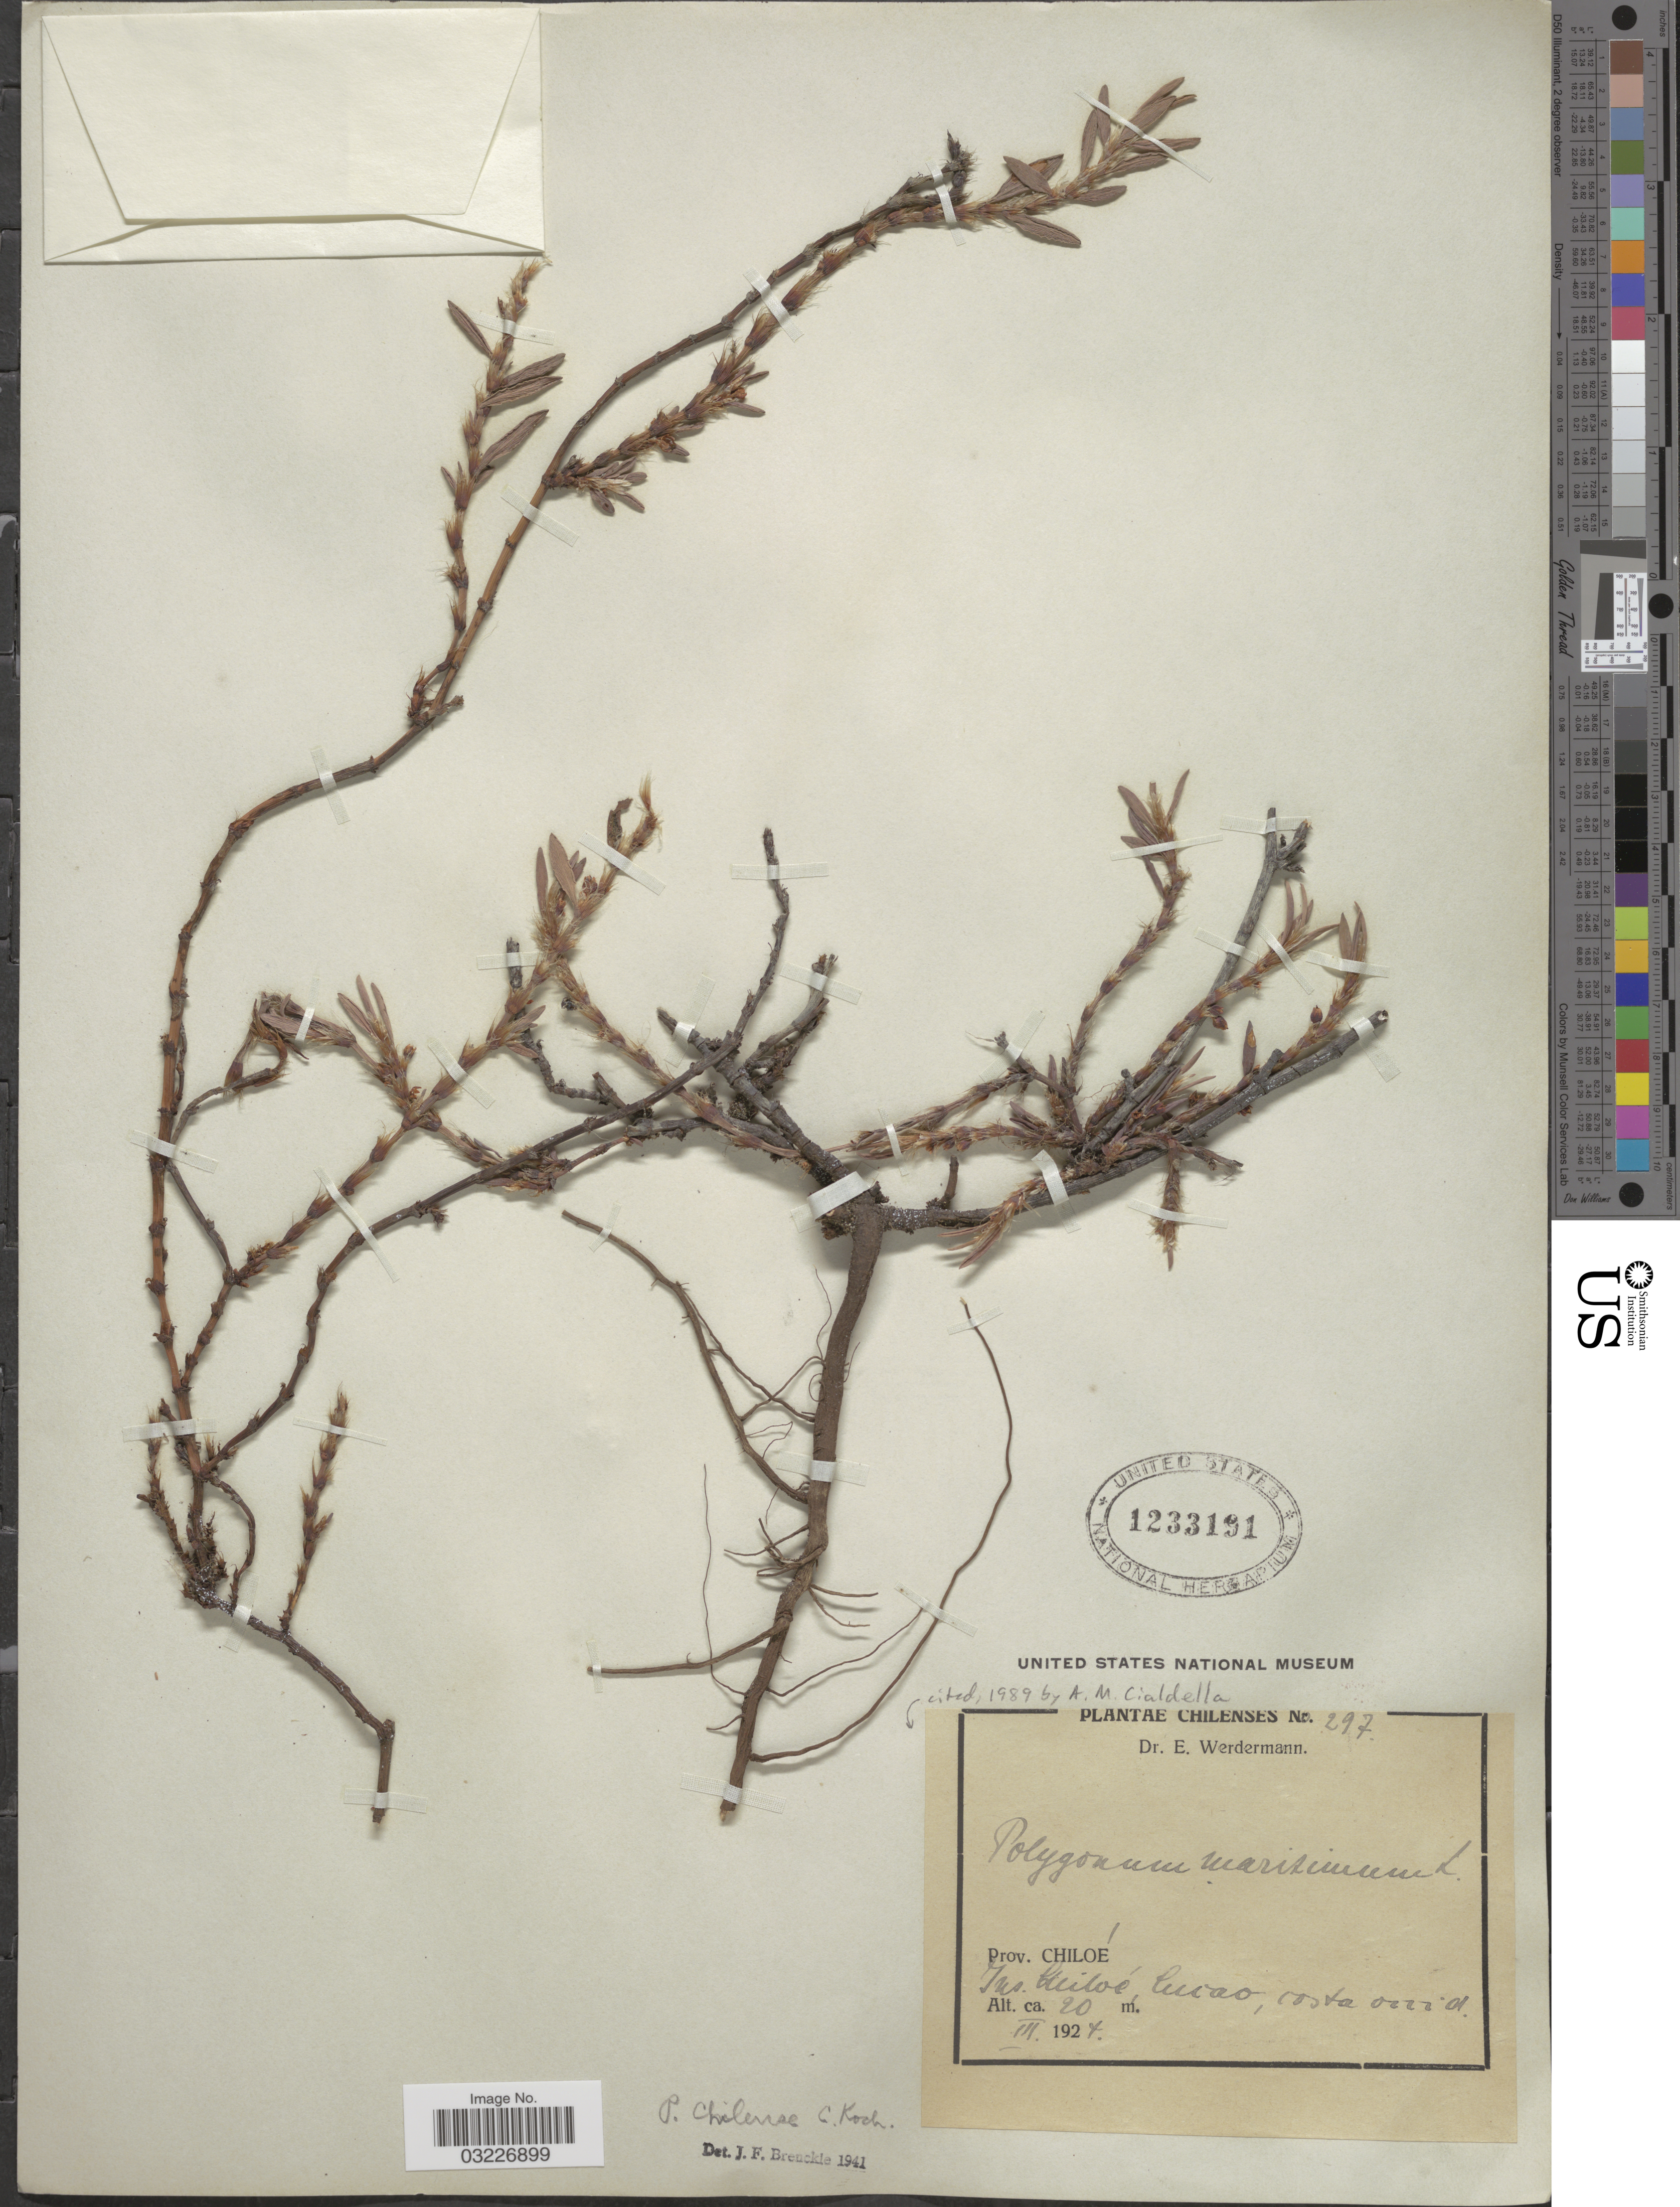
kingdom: Plantae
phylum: Tracheophyta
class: Magnoliopsida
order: Caryophyllales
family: Polygonaceae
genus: Polygonum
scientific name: Polygonum maritimum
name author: L.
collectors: E. Werdermann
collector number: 297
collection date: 1927-03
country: Chile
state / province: Arica y Parinacota (XV)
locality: Prov. Chiloé, Ins. Chiloé, Cucao, costa occid.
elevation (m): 20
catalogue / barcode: US 1233191